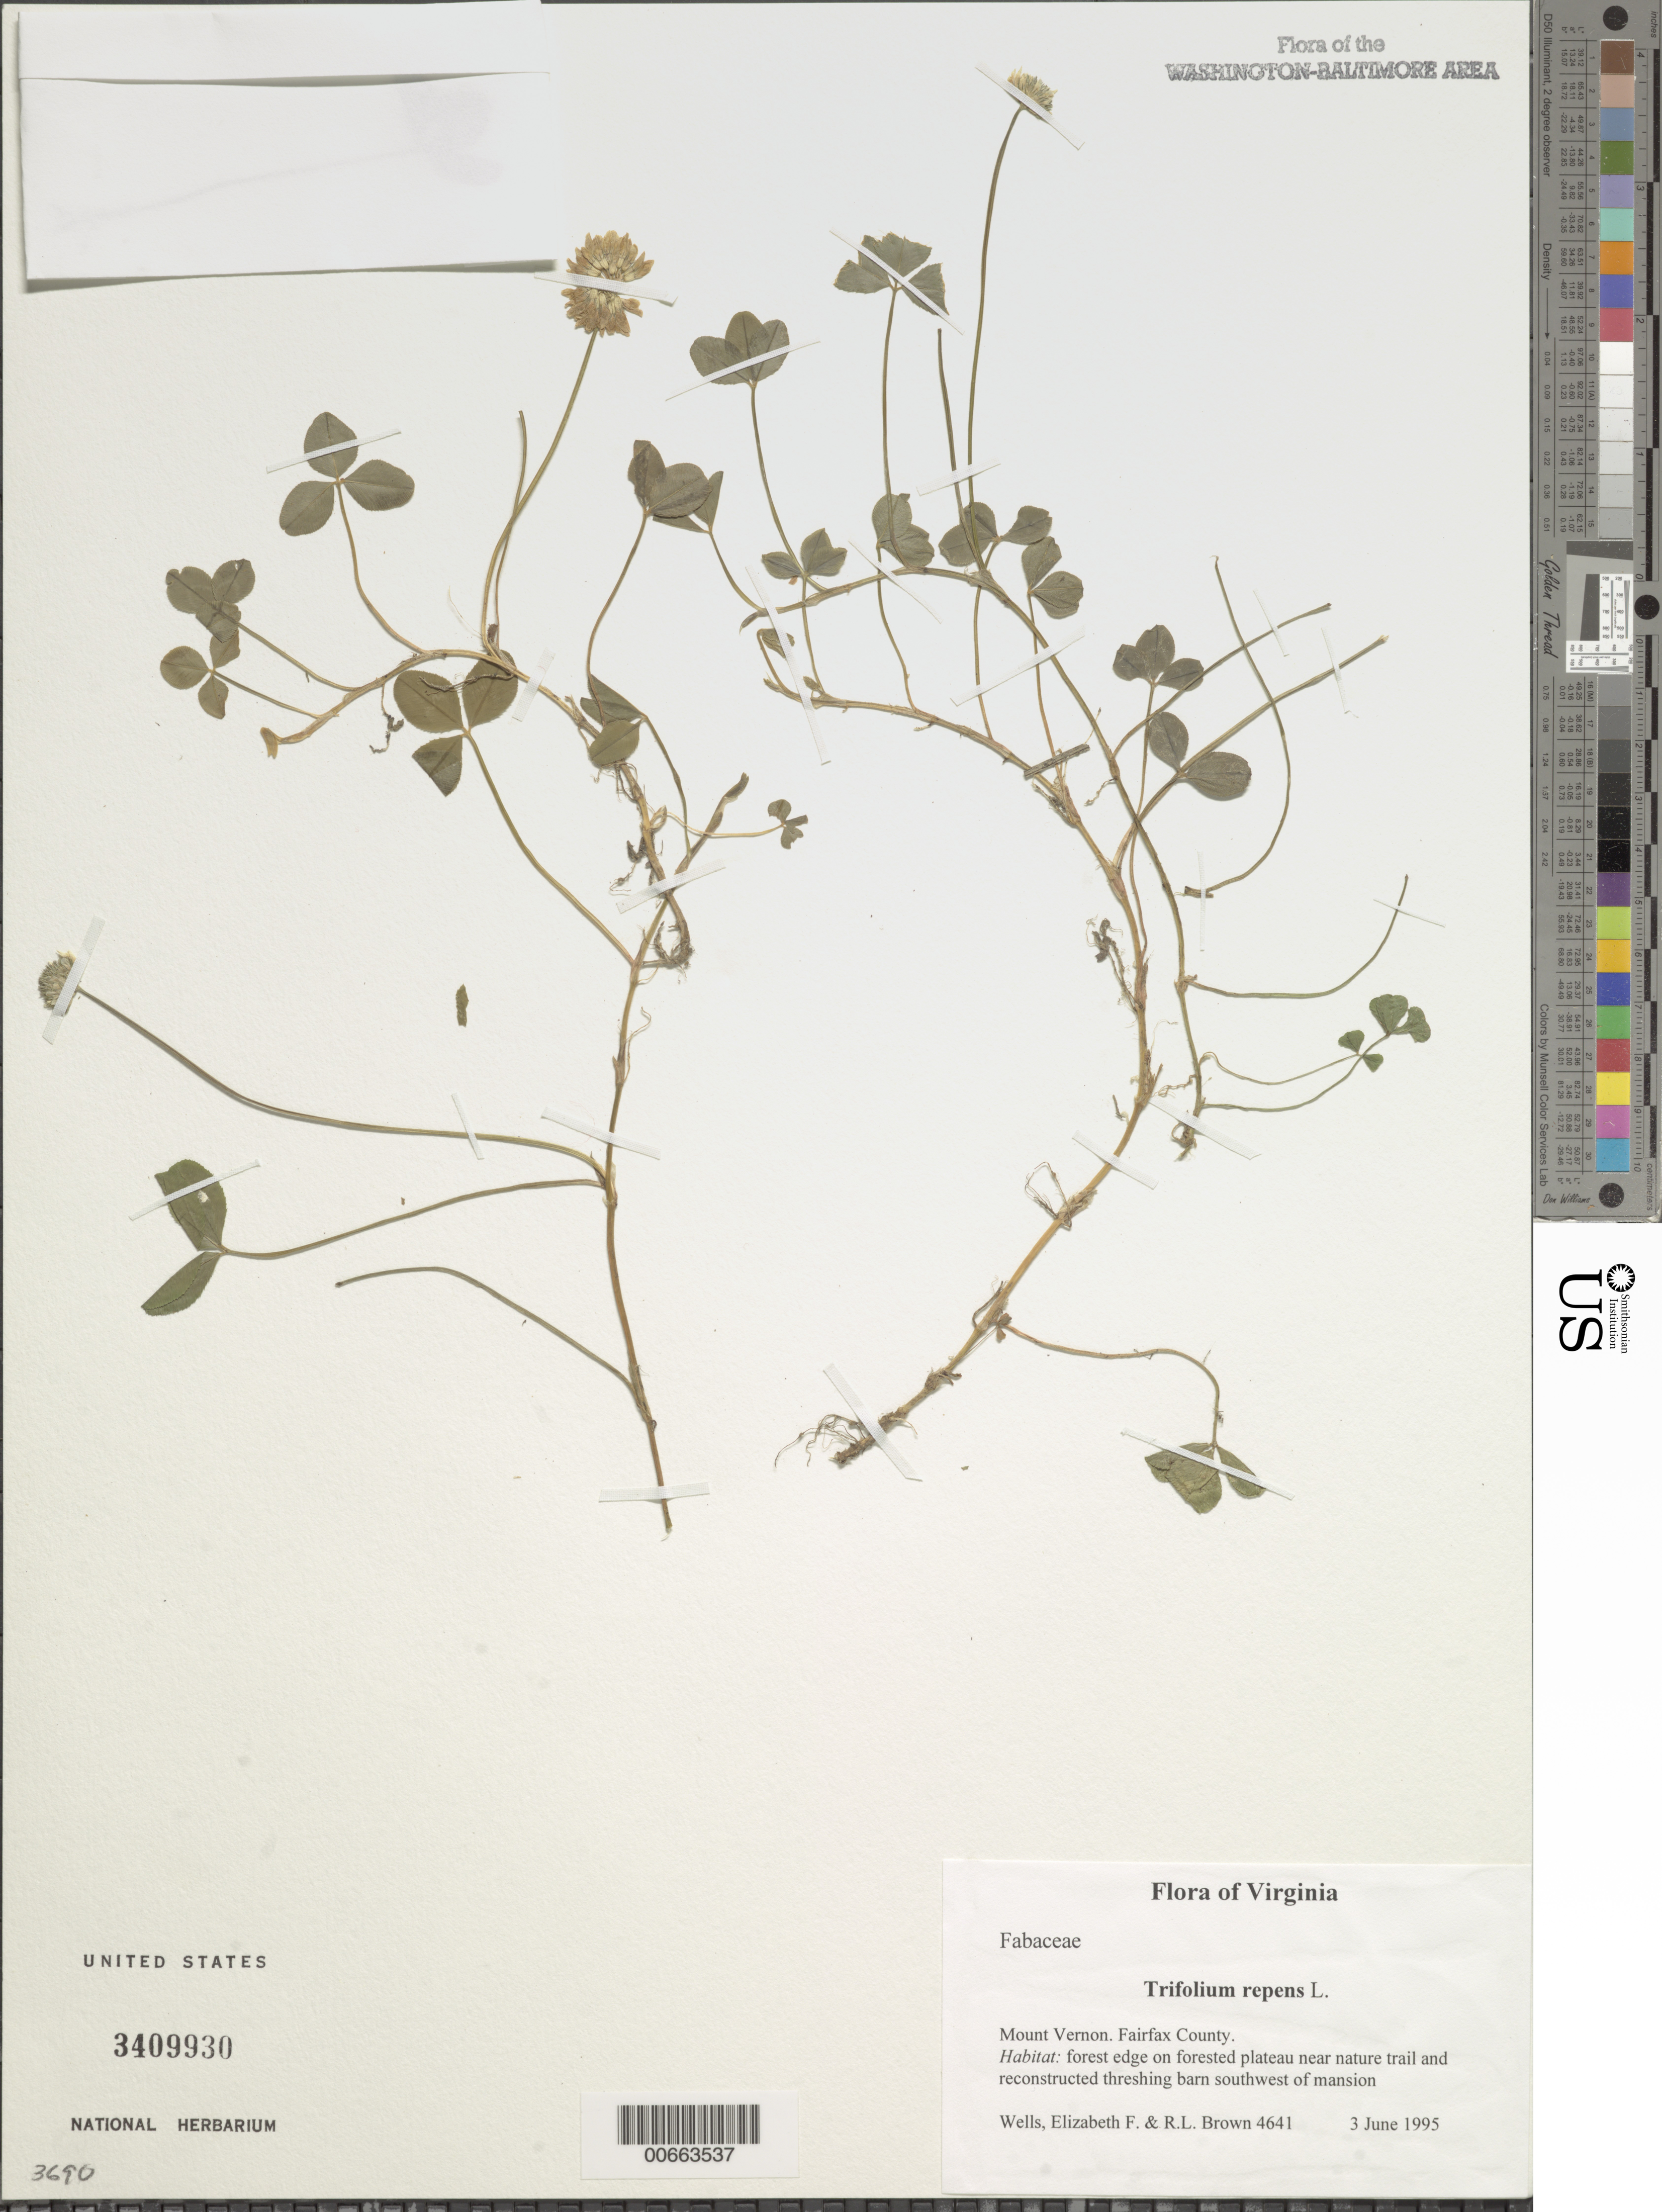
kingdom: Plantae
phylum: Tracheophyta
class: Magnoliopsida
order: Fabales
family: Fabaceae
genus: Trifolium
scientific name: Trifolium repens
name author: L.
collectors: E. F. Wells & R. L. Brown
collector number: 4641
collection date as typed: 03 Jun 1995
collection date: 1995-06-03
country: United States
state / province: Virginia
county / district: Fairfax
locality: Mount Vernon. Near nature trail and reconstructed threshing barn southwest of mansion.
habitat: Forest edge on forested plateau.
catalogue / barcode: US 3409930